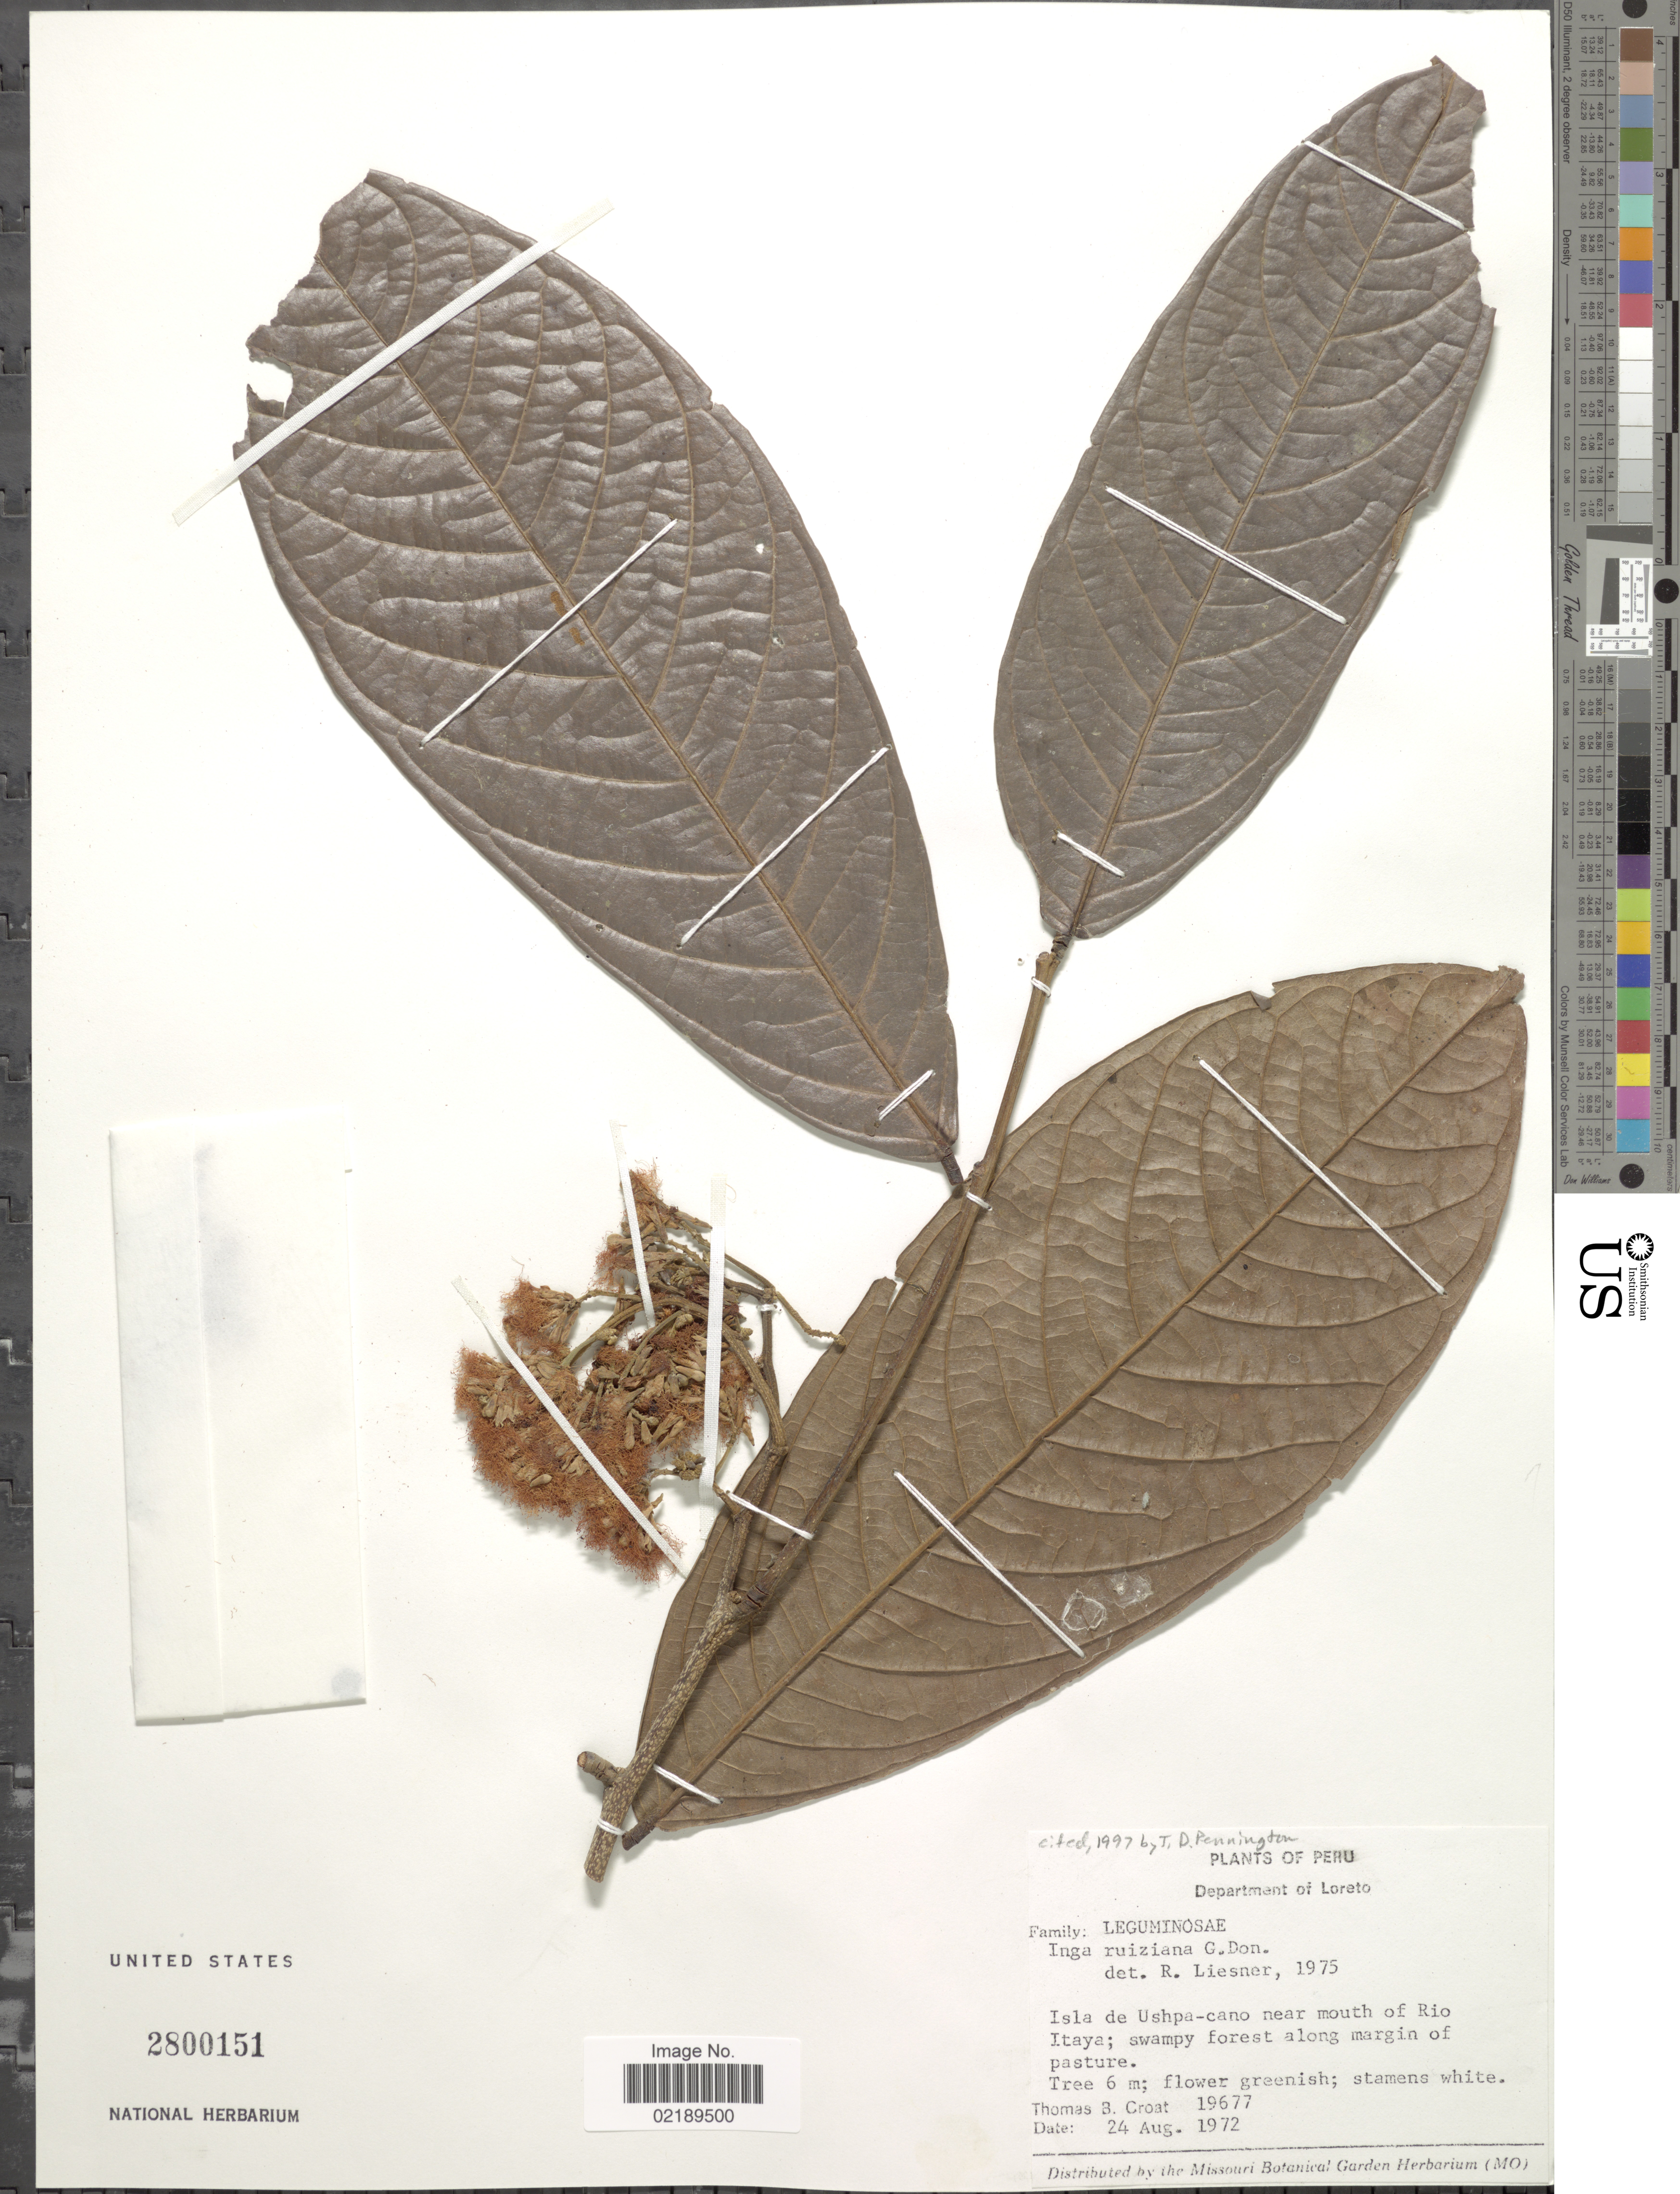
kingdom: Plantae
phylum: Tracheophyta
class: Magnoliopsida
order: Fabales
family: Fabaceae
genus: Inga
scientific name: Inga ruiziana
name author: G. Don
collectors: T. B. Croat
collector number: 19677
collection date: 1972-08-24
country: Peru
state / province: Loreto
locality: Isla de Ushpa-cano near mouth of Rio Itaya; swampy forest along margin of pasture.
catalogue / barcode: US 2800151